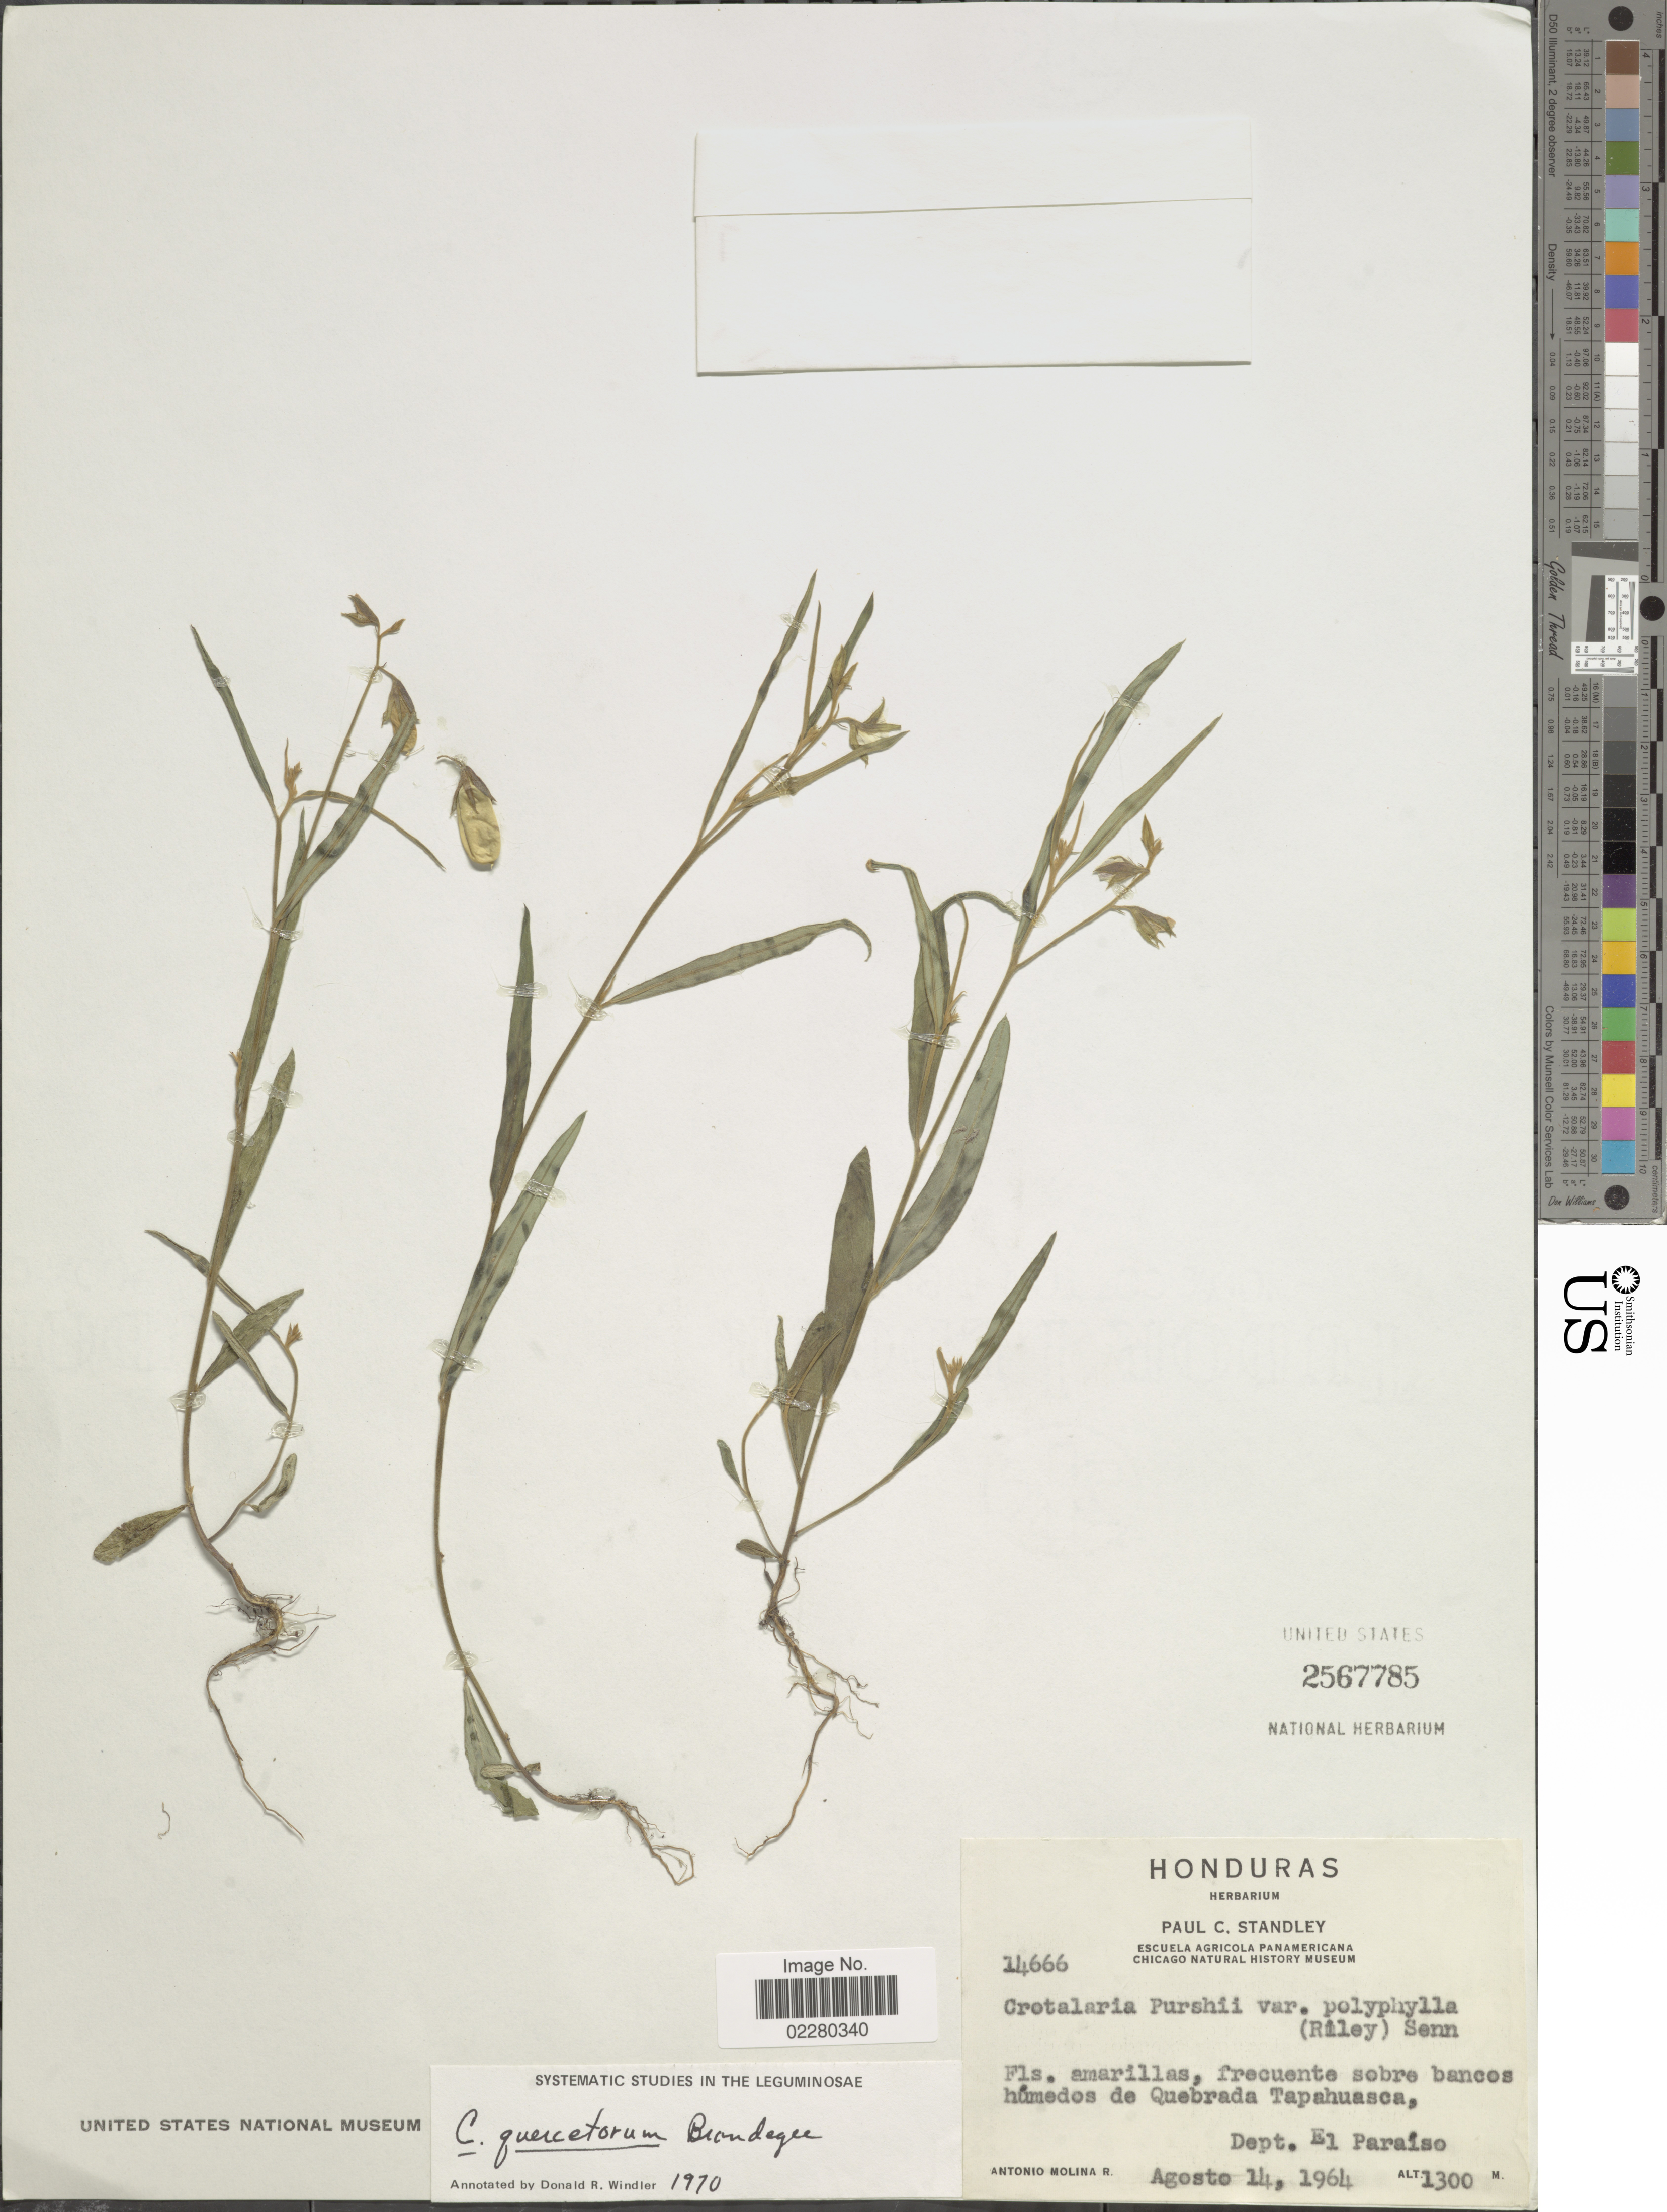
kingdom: Plantae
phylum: Tracheophyta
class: Magnoliopsida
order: Fabales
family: Fabaceae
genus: Crotalaria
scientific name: Crotalaria quercetorum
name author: Brandegee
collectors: A. Molina R.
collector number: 14666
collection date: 1964-08-14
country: Honduras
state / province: El Paraíso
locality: Frecuente sobre bancos húmedos de Quebrada Tapahuasca, Dept. El Paraíso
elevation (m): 1300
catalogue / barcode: US 2567785